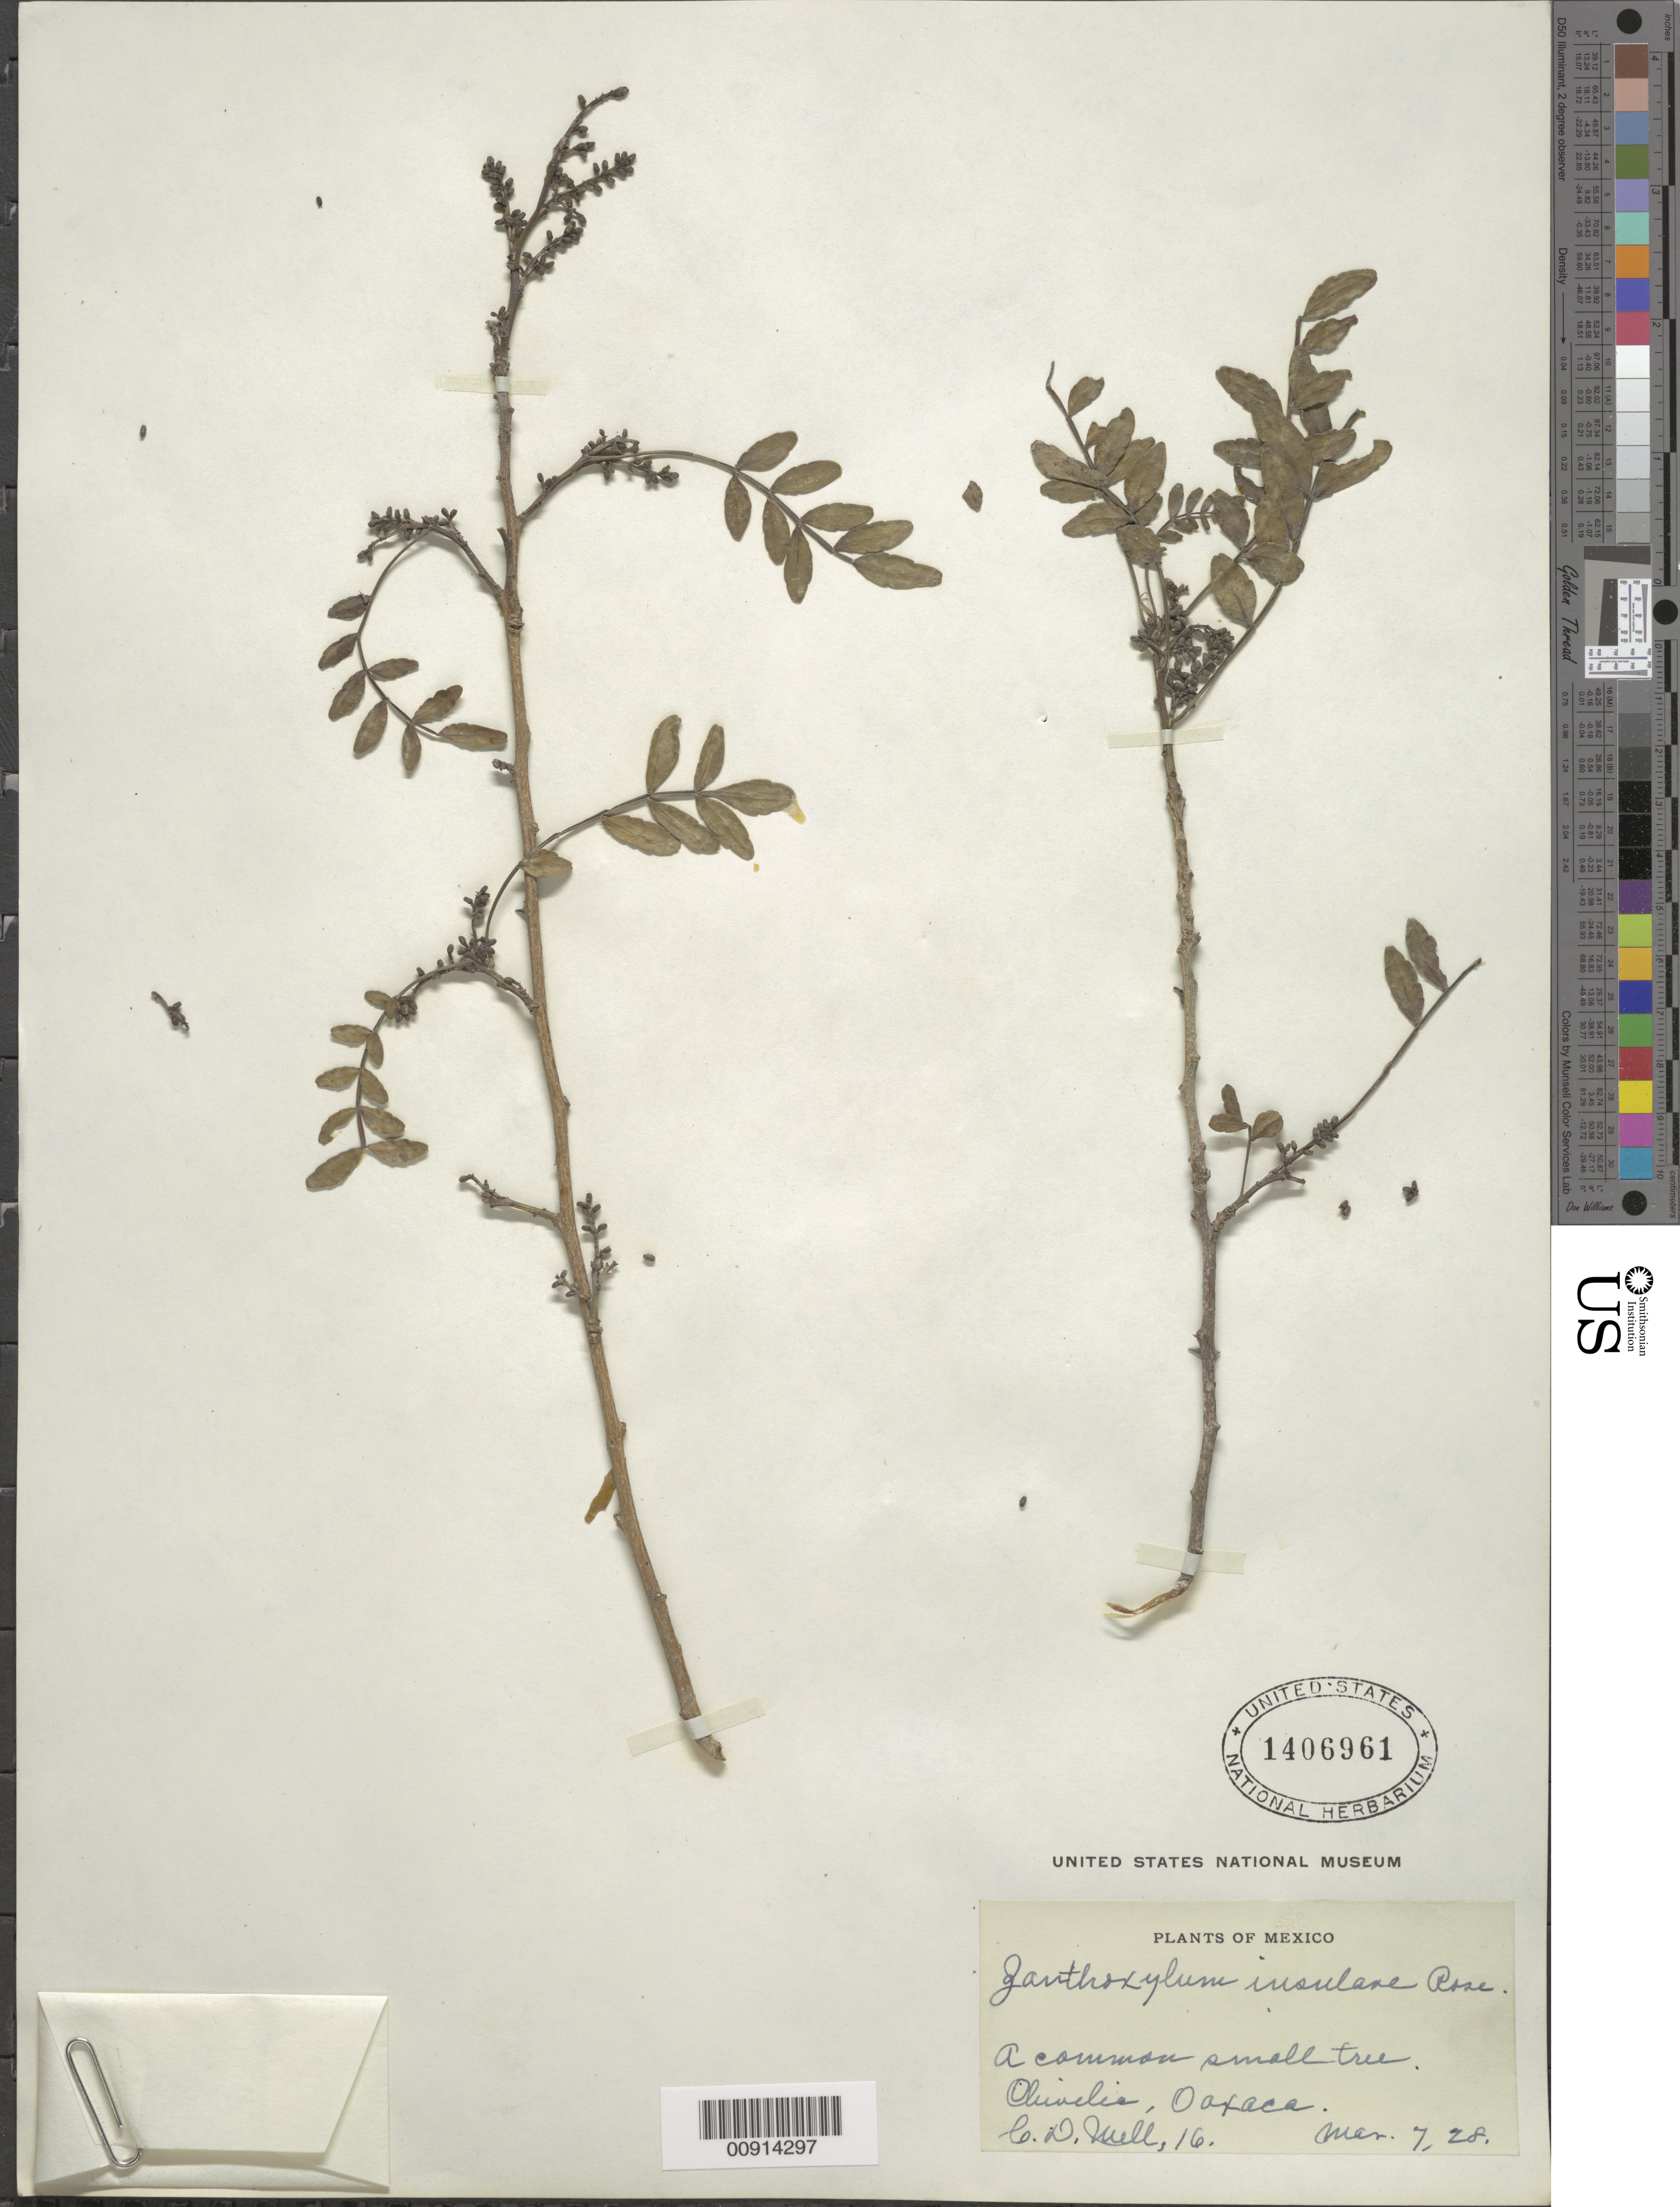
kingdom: Plantae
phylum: Tracheophyta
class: Magnoliopsida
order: Sapindales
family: Rutaceae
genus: Zanthoxylum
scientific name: Zanthoxylum insulare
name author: Rose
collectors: C. D. Mell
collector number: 16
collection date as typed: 07 Mar 1928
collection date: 1928-03-07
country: Mexico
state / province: Oaxaca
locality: Chivelia, Oaxaca.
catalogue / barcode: US 1406961